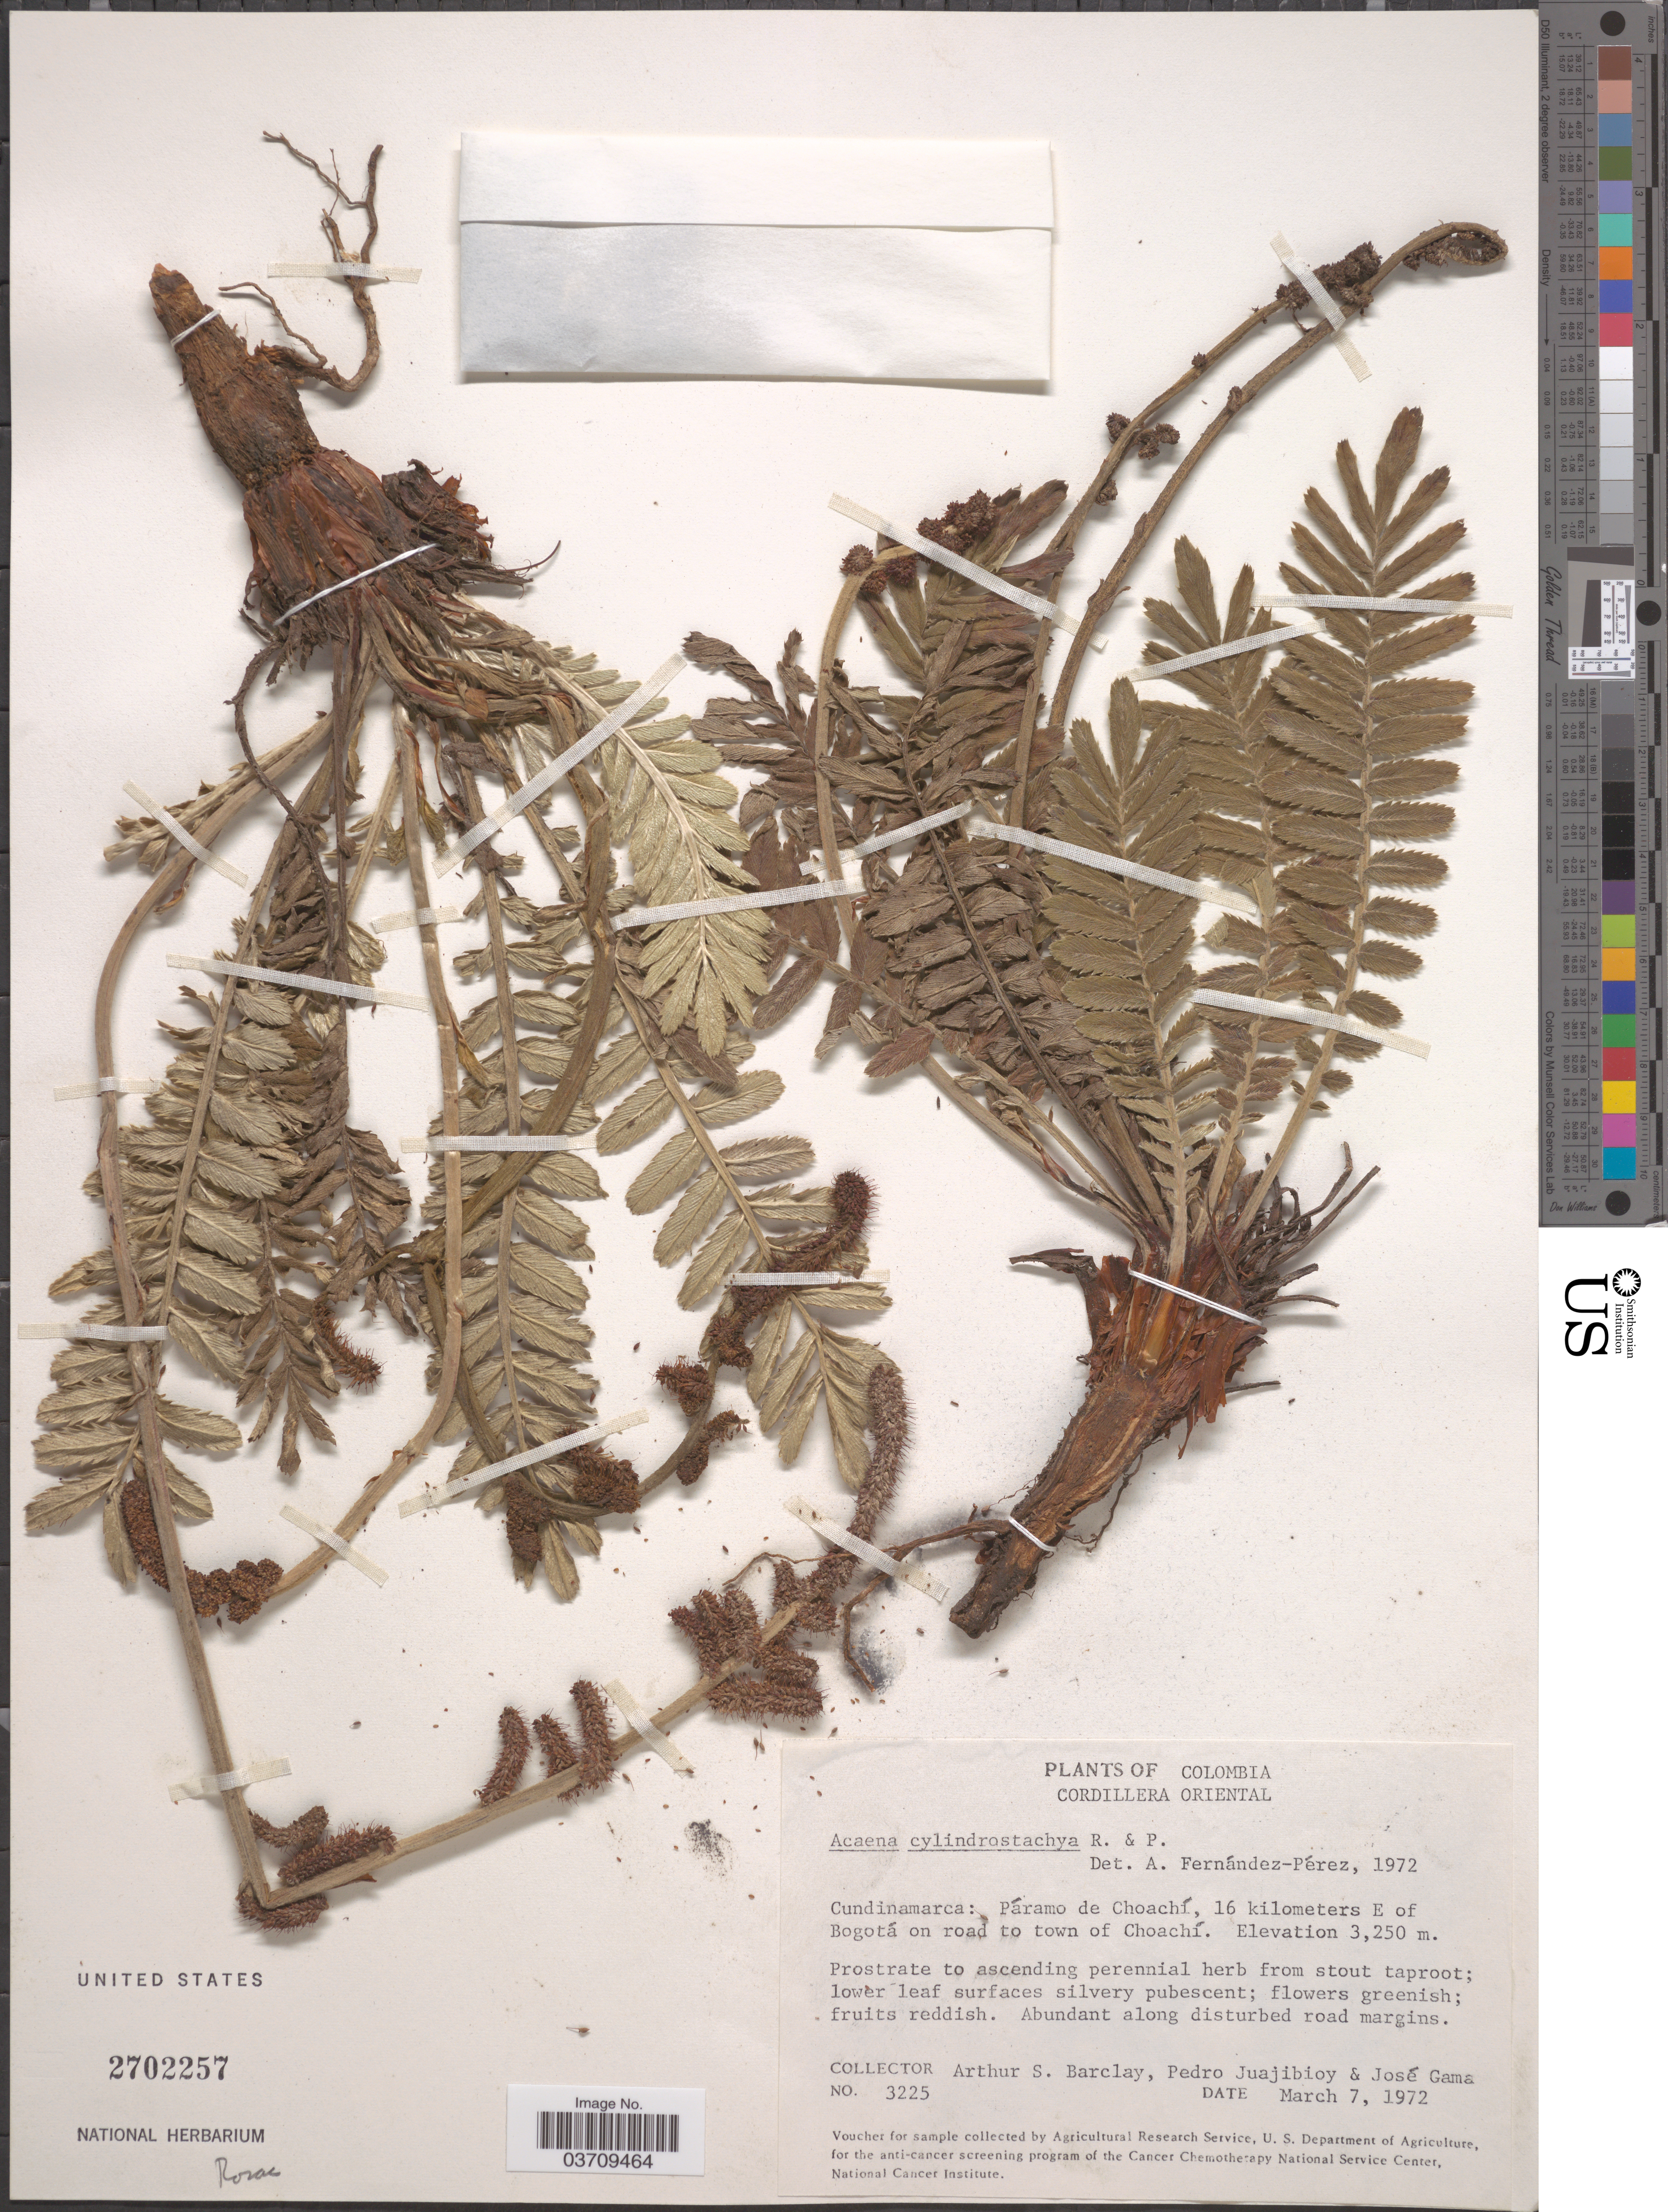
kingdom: Plantae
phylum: Tracheophyta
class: Magnoliopsida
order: Rosales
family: Rosaceae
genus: Acaena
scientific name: Acaena cylindristachya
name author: Ruiz & Pav.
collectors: A. S. Barclay, P. Juajibioy & J. Gama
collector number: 3225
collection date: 1972-03-07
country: Colombia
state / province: Cundinamarca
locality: Cordillera Oriental. Páramo de Choachí, 16 kilometers E of Bogotá on road to town of Choachí.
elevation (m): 3250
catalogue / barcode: US 2702257